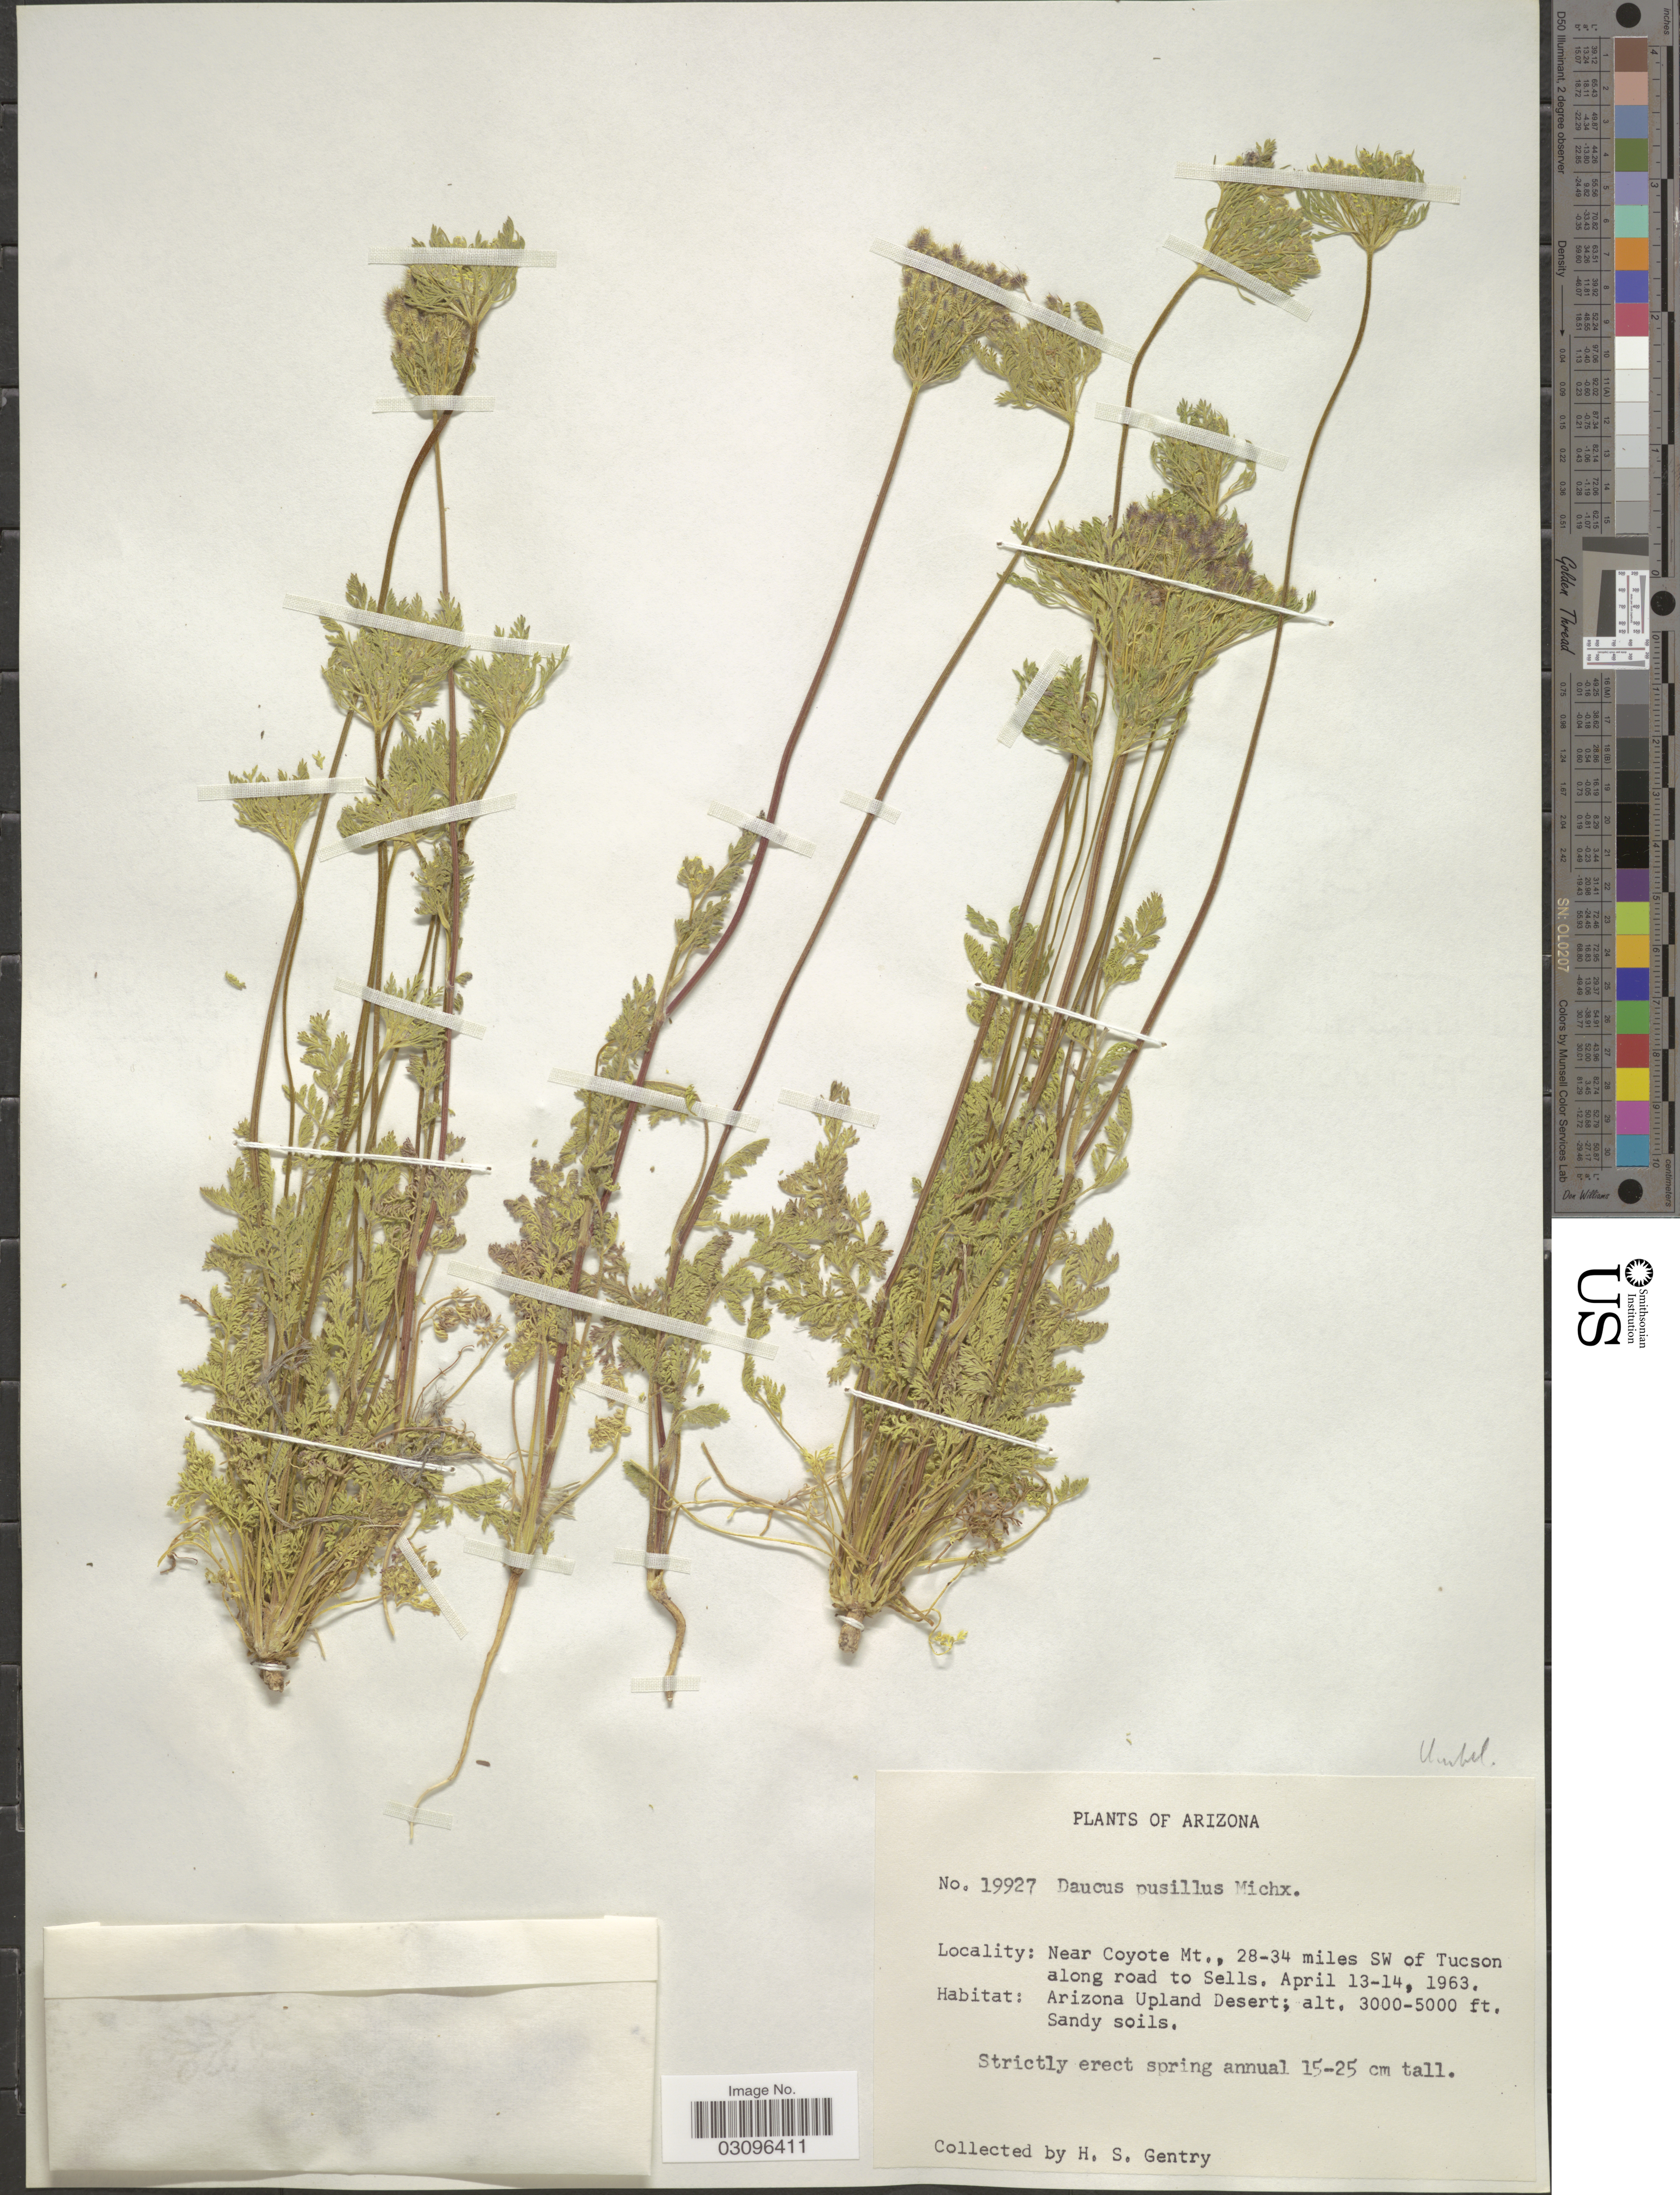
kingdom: Plantae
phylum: Tracheophyta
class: Magnoliopsida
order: Apiales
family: Apiaceae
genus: Daucus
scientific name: Daucus pusillus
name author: Michx.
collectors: H. S. Gentry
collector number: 19927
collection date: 1963-04-13/1963-04-14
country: United States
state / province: Arizona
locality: Near Coyote Mt., 28-34 miles SW of Tucson along road to Sells. Arizona Upland Desert.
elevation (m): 914